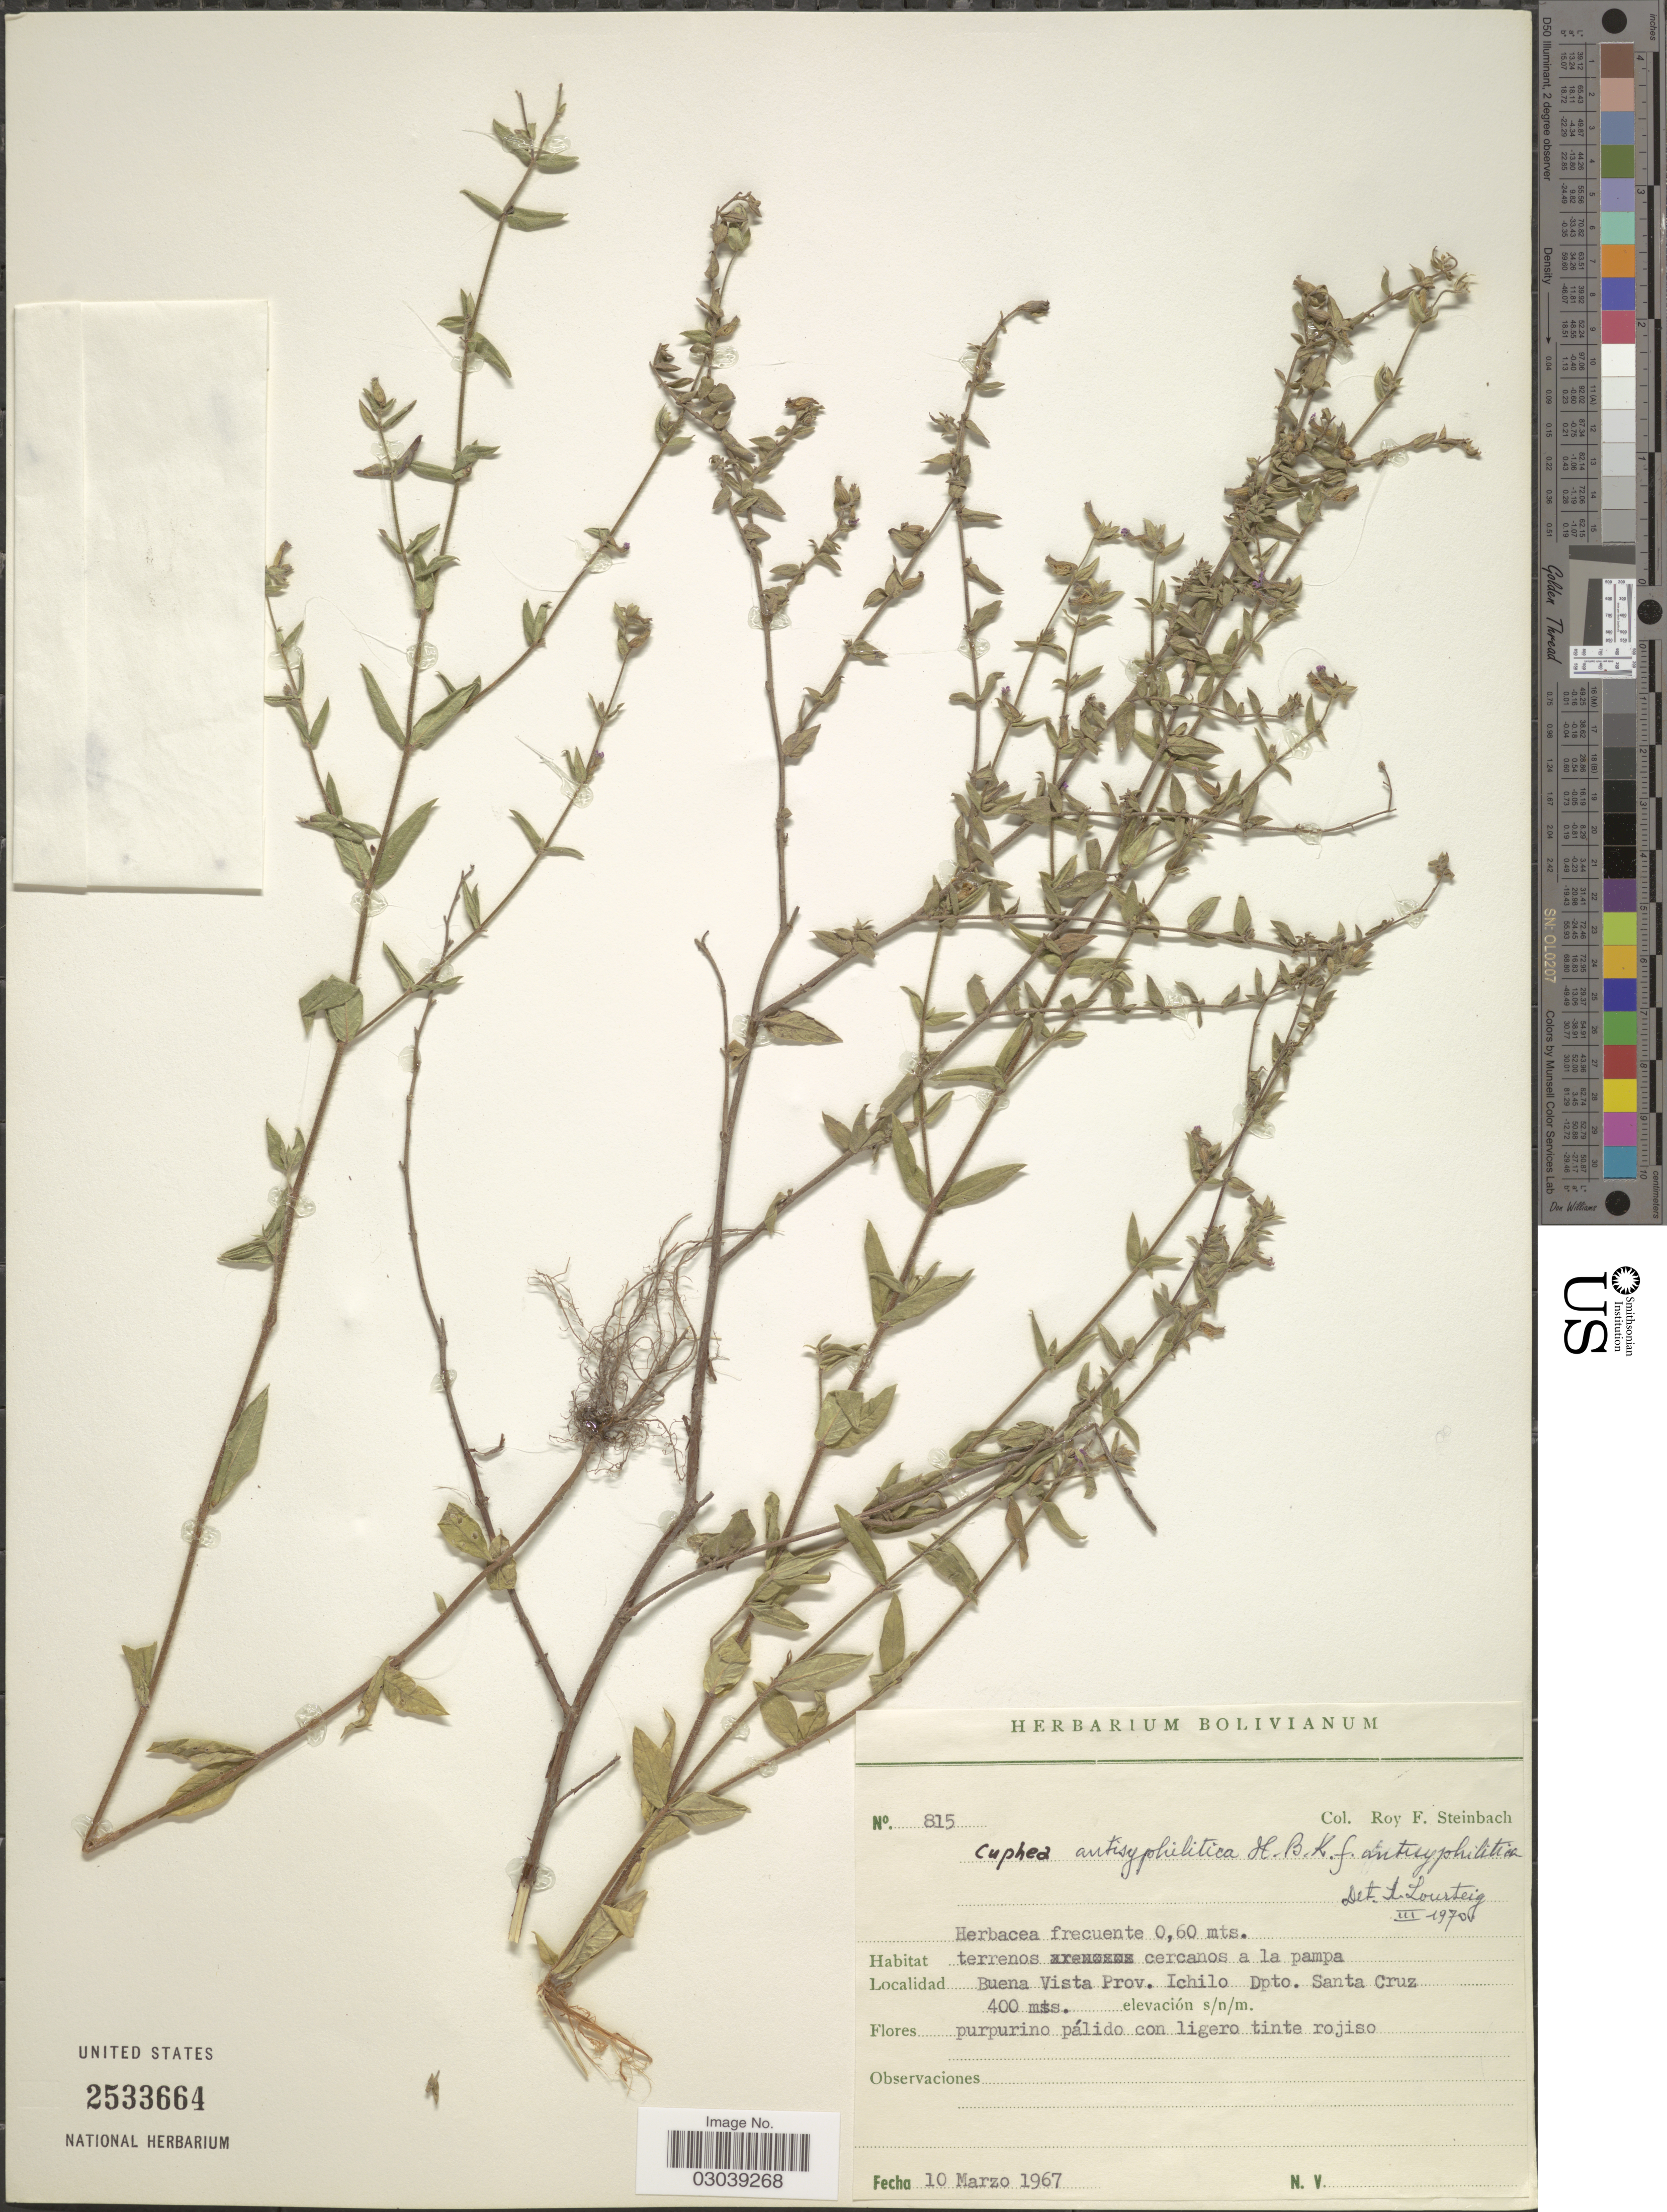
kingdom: Plantae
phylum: Tracheophyta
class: Magnoliopsida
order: Myrtales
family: Lythraceae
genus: Cuphea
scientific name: Cuphea antisyphilitica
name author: Kunth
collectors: R. F. Steinbach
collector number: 815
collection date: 1967-03-10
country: Bolivia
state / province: Santa Cruz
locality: Buena Vista Prov. Ichilo Dpto. Santa Cruz.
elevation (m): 400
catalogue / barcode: US 2533664